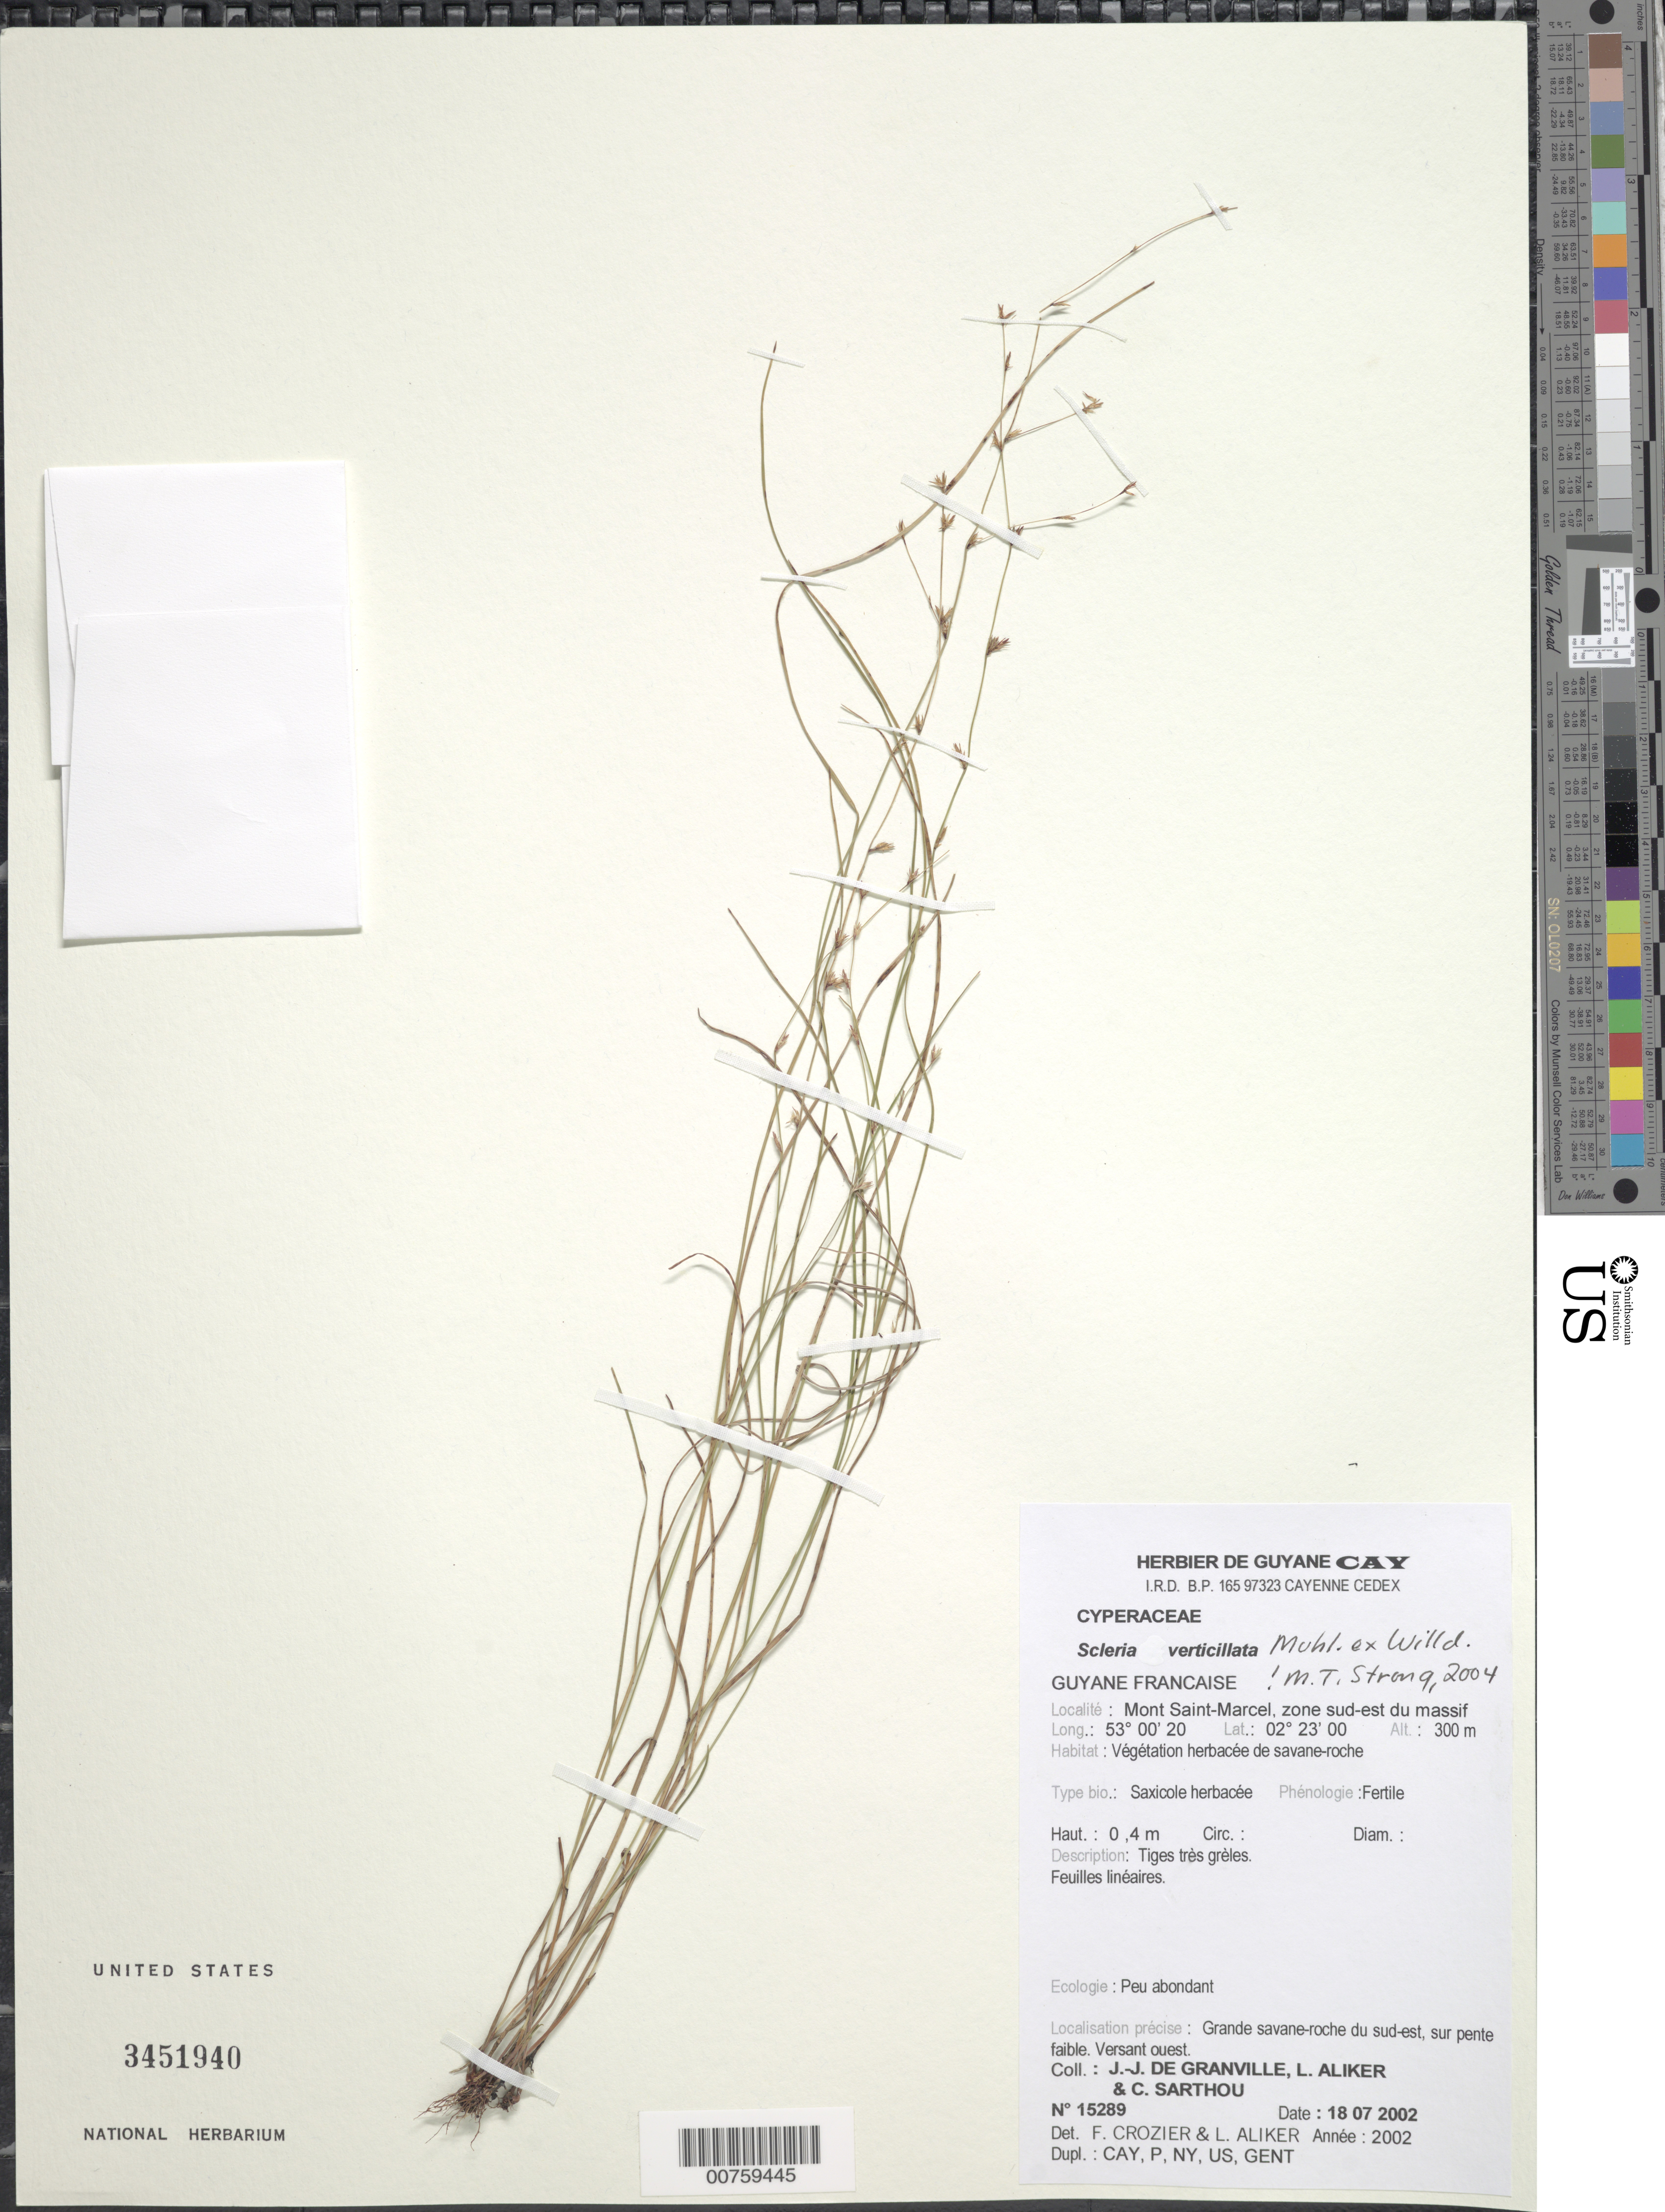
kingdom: Plantae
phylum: Tracheophyta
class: Liliopsida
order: Poales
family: Cyperaceae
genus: Scleria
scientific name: Scleria verticillata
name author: Muhl. ex Willd.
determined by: Strong, M. T., (US), Smithsonian Institution - National Museum of Natural History (UNITED STATES)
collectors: J.-J. de Granville, L. Aliker & C. Sarthou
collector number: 15289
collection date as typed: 18-Jul-02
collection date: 2002-07-18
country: French Guiana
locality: Mont Saint-Marcel, zone Sud-Est du massif, Bassin de l'Yaloupi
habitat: Vegetation herbacée de savane-roche; sur pente faible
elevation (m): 300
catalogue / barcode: US 3451940